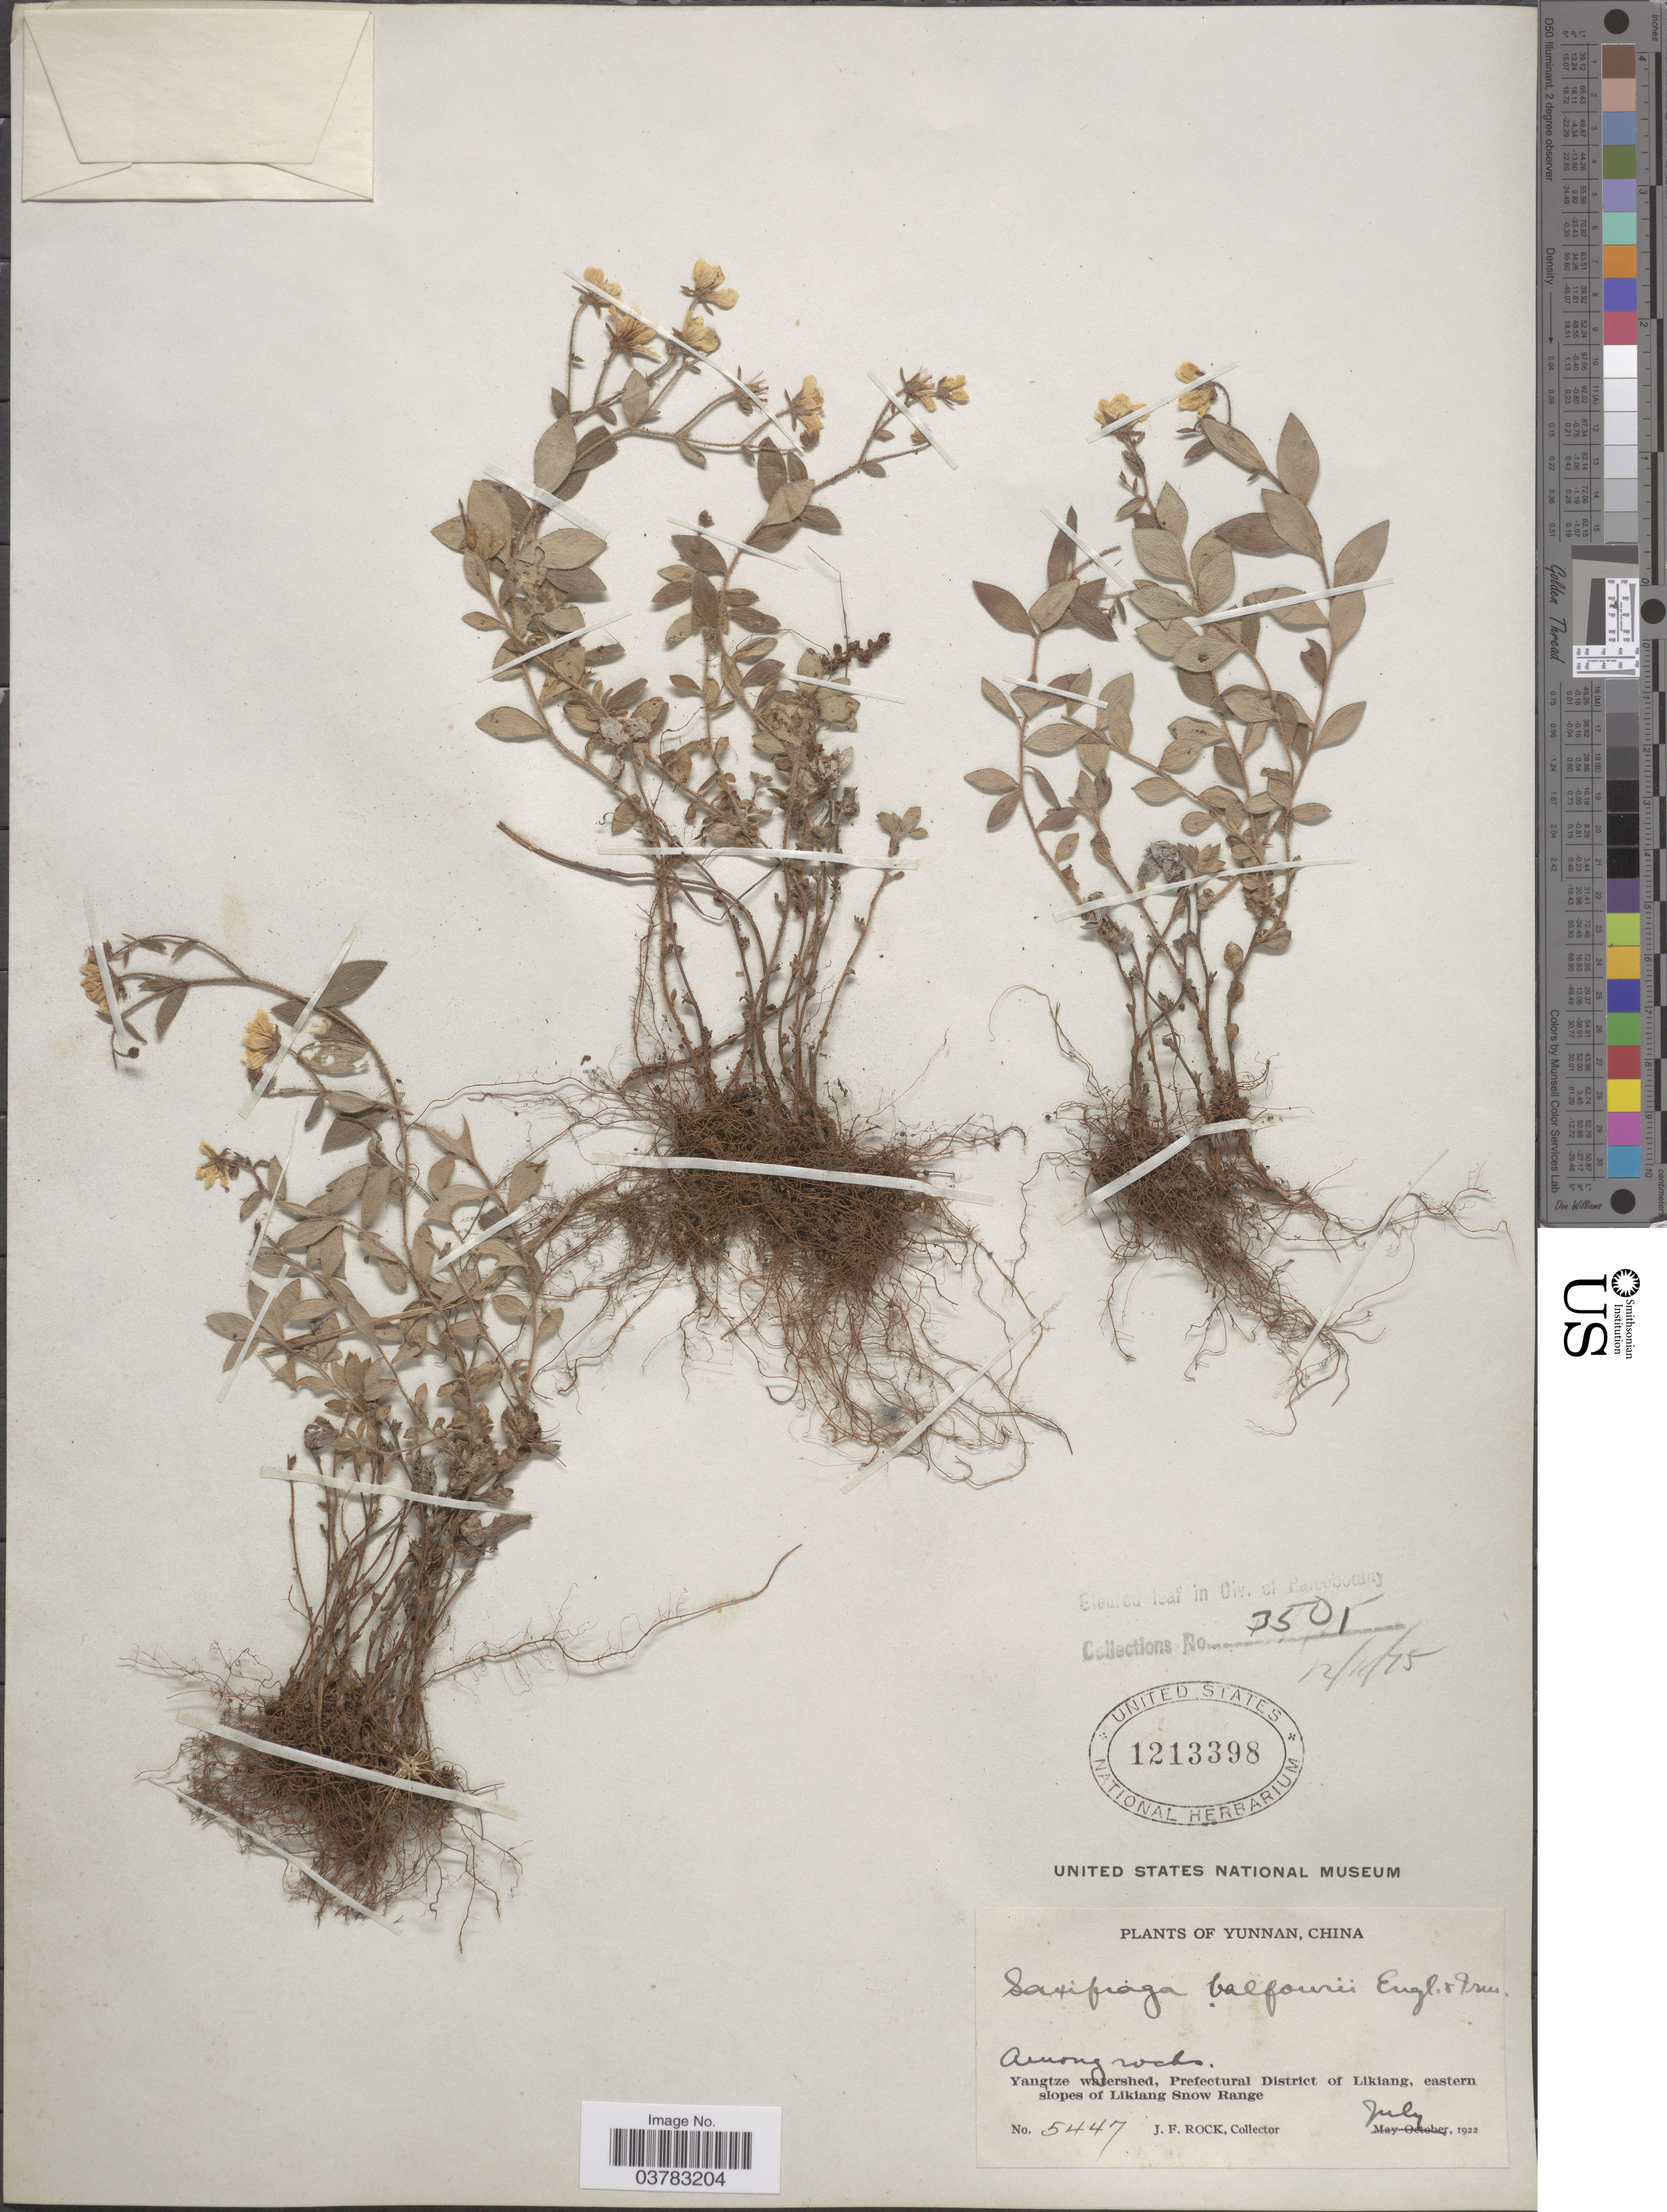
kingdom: Plantae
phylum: Tracheophyta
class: Magnoliopsida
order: Saxifragales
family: Saxifragaceae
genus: Saxifraga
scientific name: Saxifraga balfourii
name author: Engl. & Irmsch.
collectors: J. Rock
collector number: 5447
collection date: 1922-07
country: China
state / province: Yunnan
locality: Yangtze watershed, Prefectural District of Likiang, eastern slopes of Likiang Snow Range.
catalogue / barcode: US 1213398